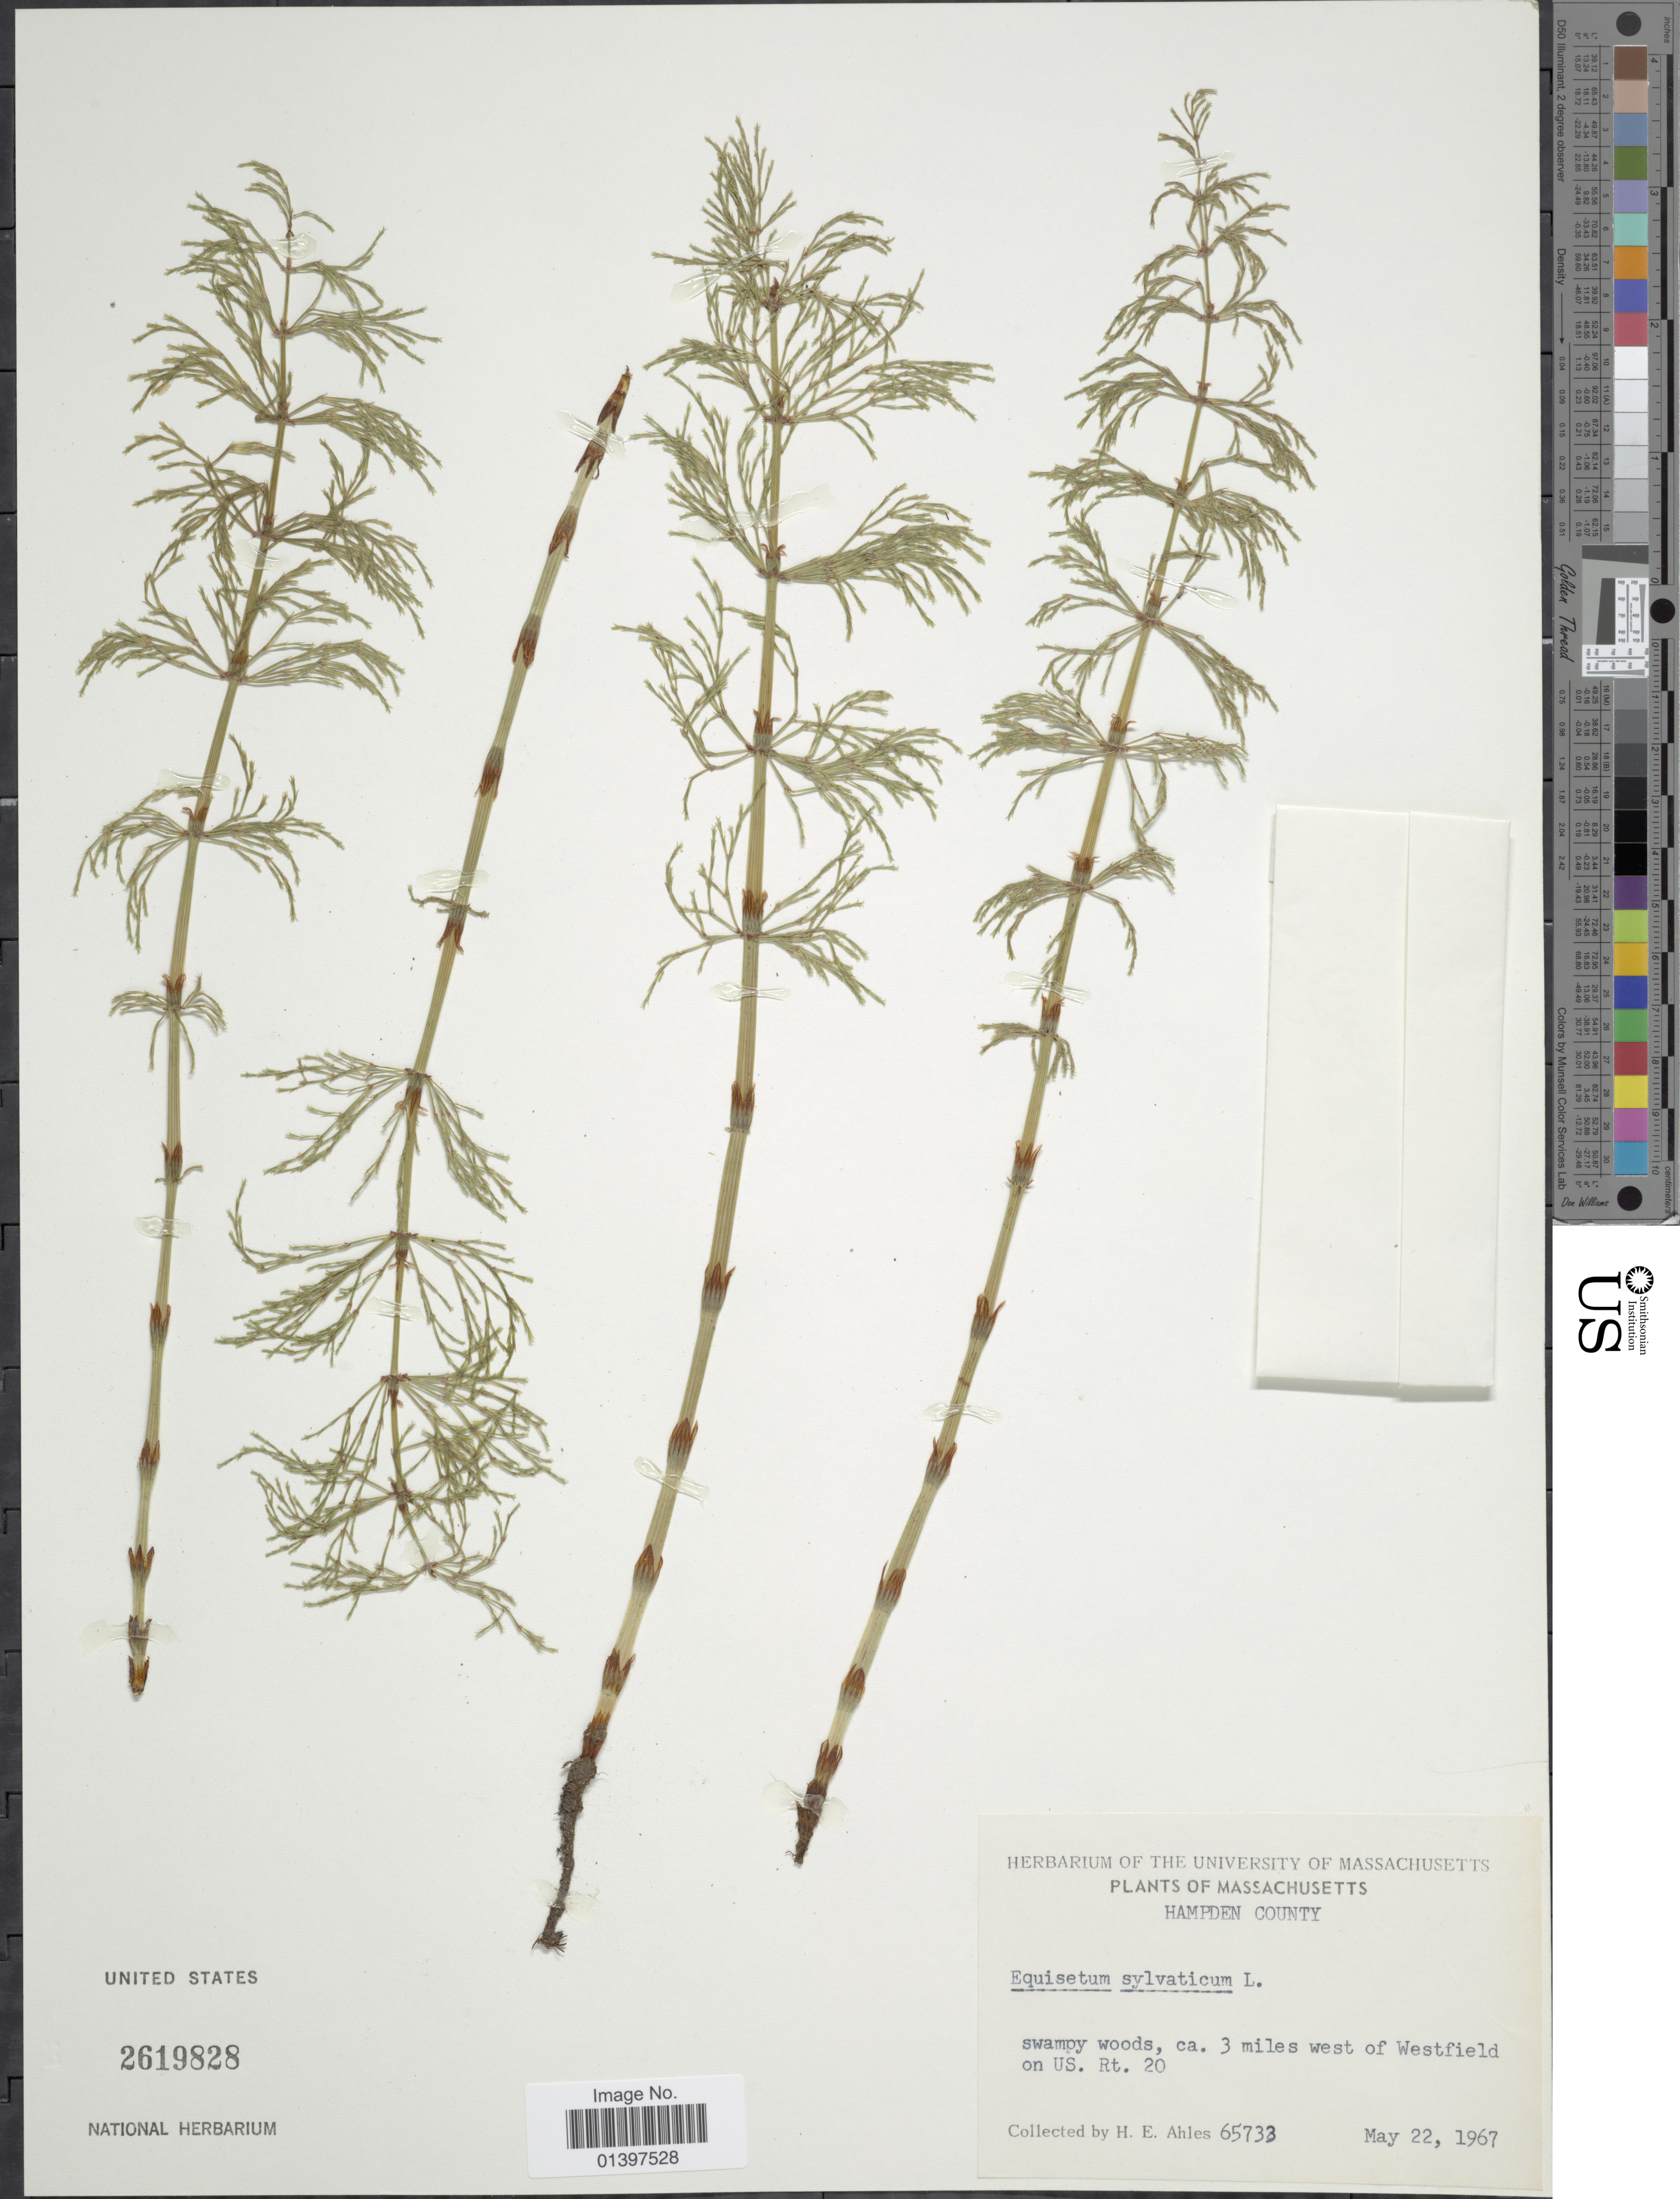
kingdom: Plantae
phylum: Tracheophyta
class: Polypodiopsida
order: Equisetales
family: Equisetaceae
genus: Equisetum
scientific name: Equisetum sylvaticum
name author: L.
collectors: H. E. Ahles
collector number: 65733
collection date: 1967-05-22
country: United States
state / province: Massachusetts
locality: Hampden County, swampy woods, ca. 3 miles West of Westfield on US Rt. 20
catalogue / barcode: US 2619828